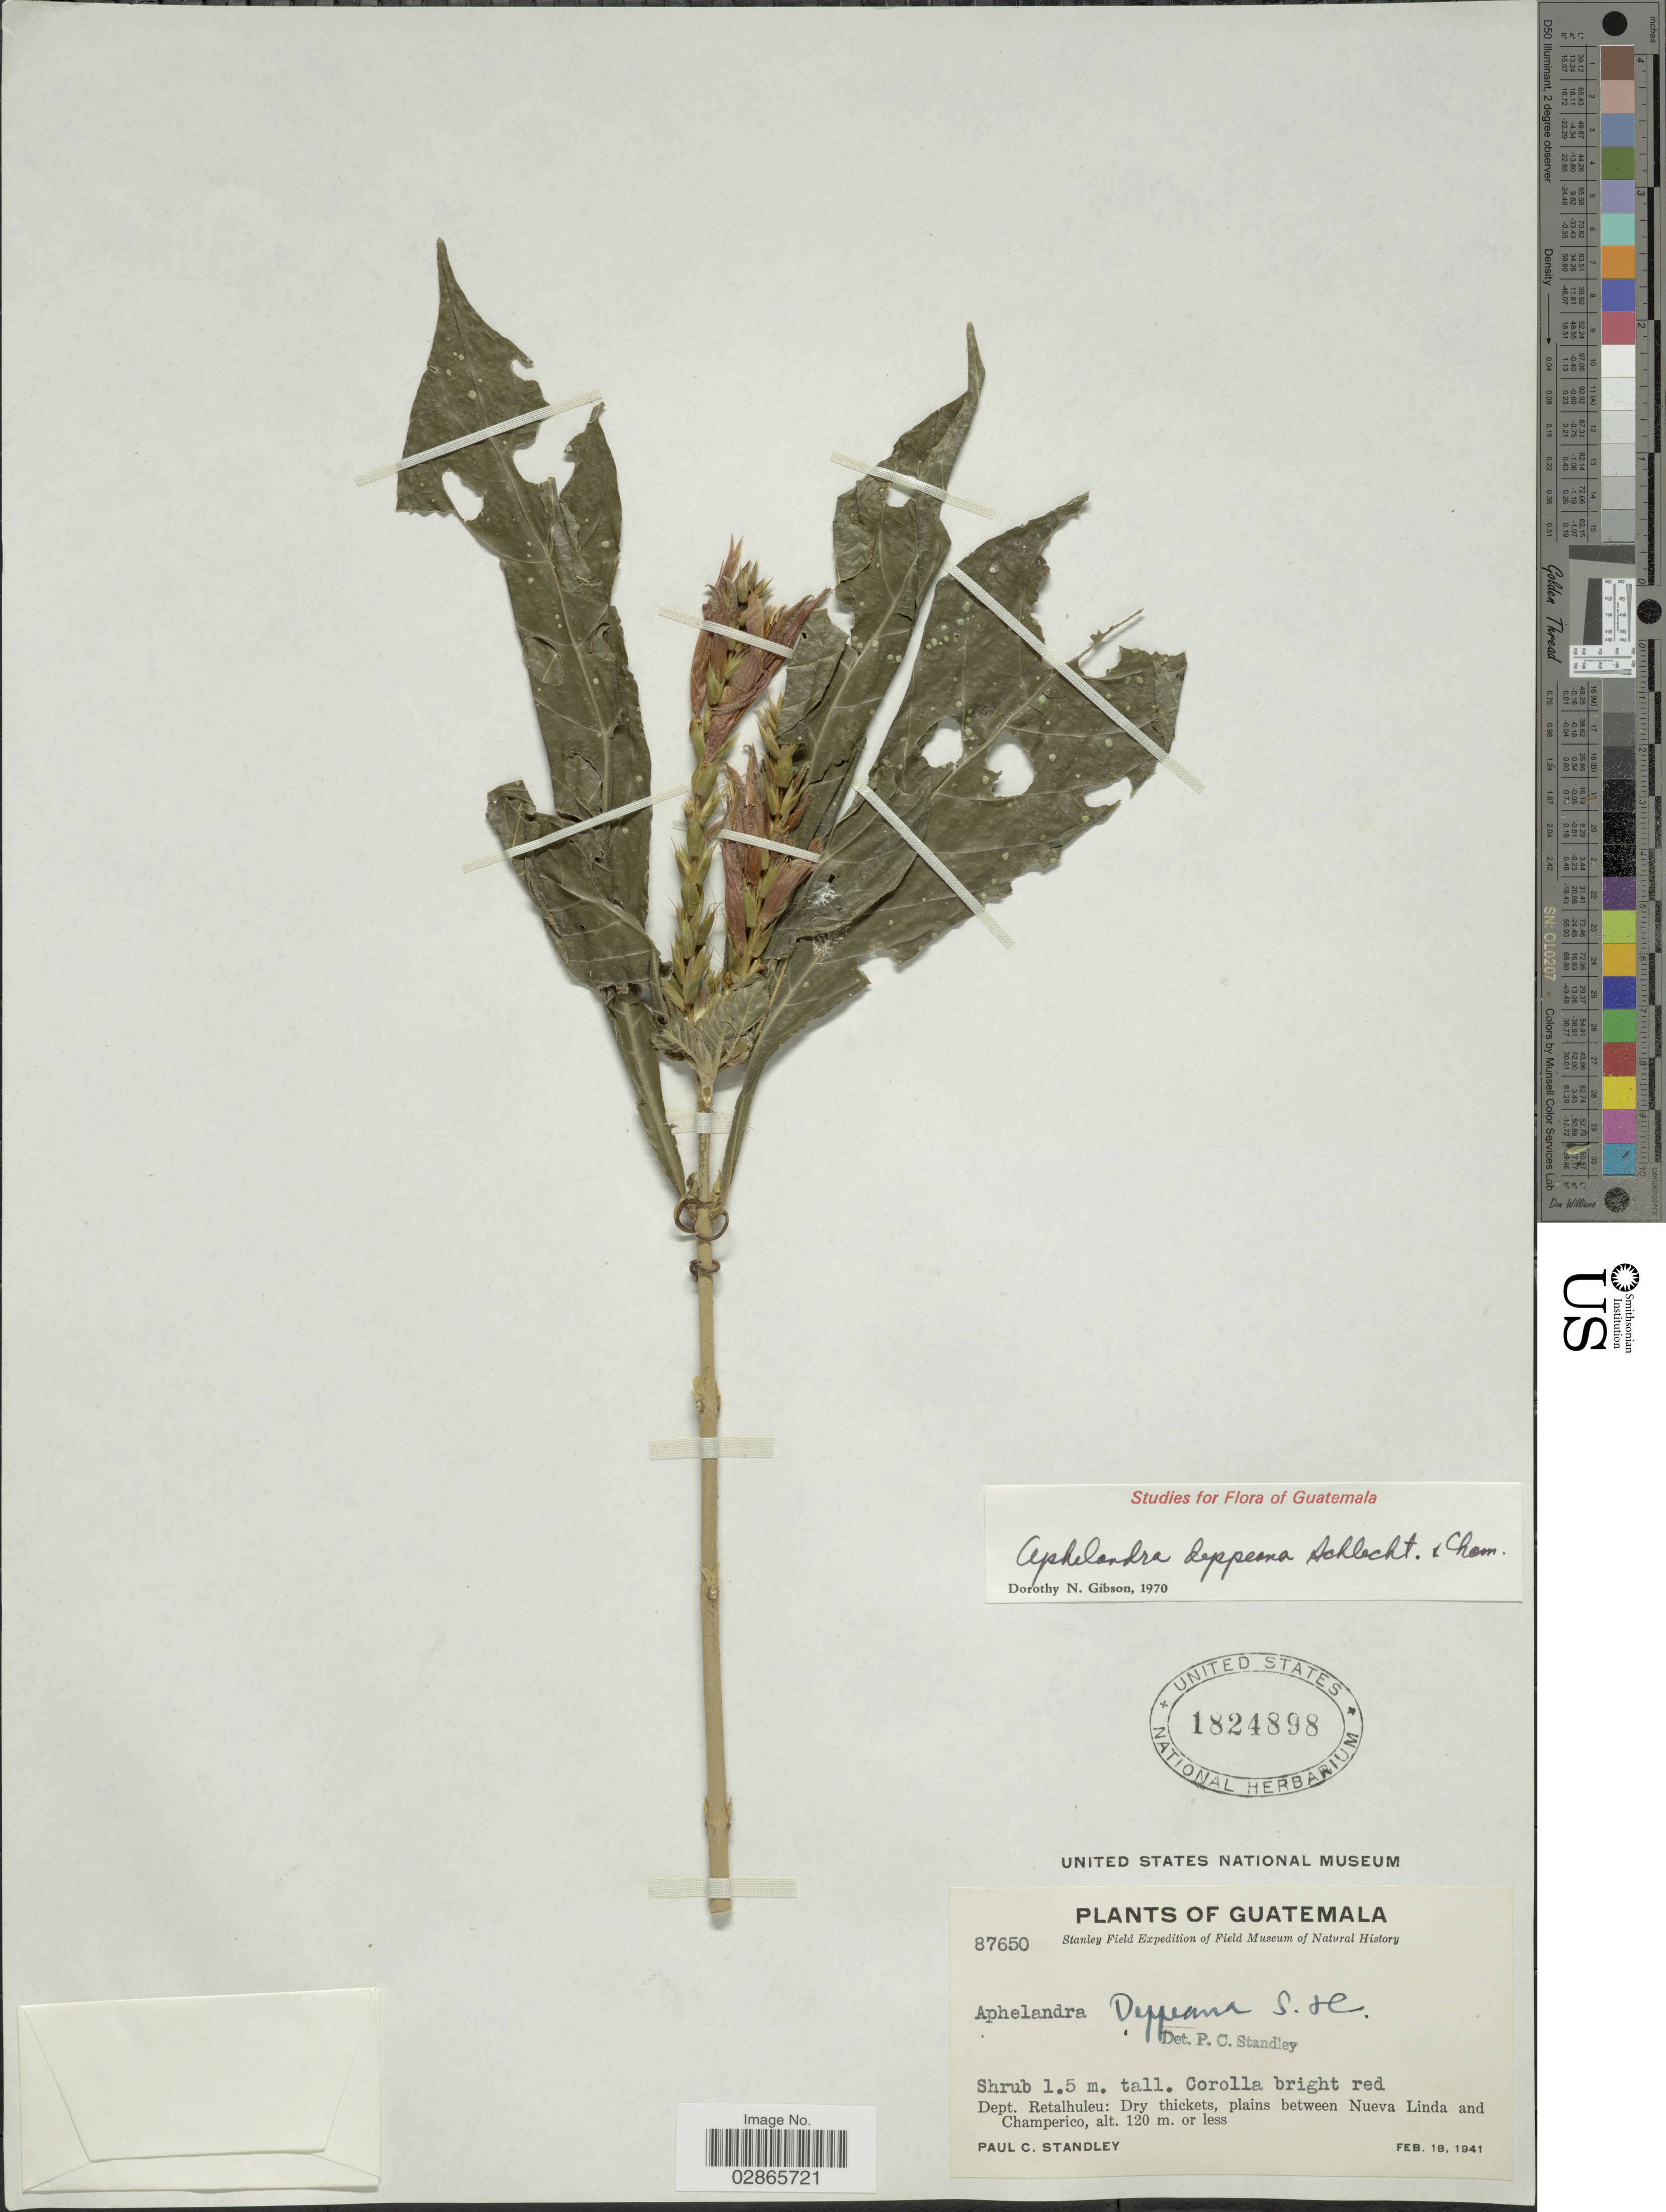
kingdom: Plantae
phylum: Tracheophyta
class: Magnoliopsida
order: Lamiales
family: Acanthaceae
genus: Aphelandra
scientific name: Aphelandra deppeana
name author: Schltdl. & Cham.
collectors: P. C. Standley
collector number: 87650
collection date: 1941-02-18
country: Guatemala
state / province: Retalhuleu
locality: Dept. Retalhuleu: Dry thickets, plains between Nueva Linda and Champerico.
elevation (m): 120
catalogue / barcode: US 1824898